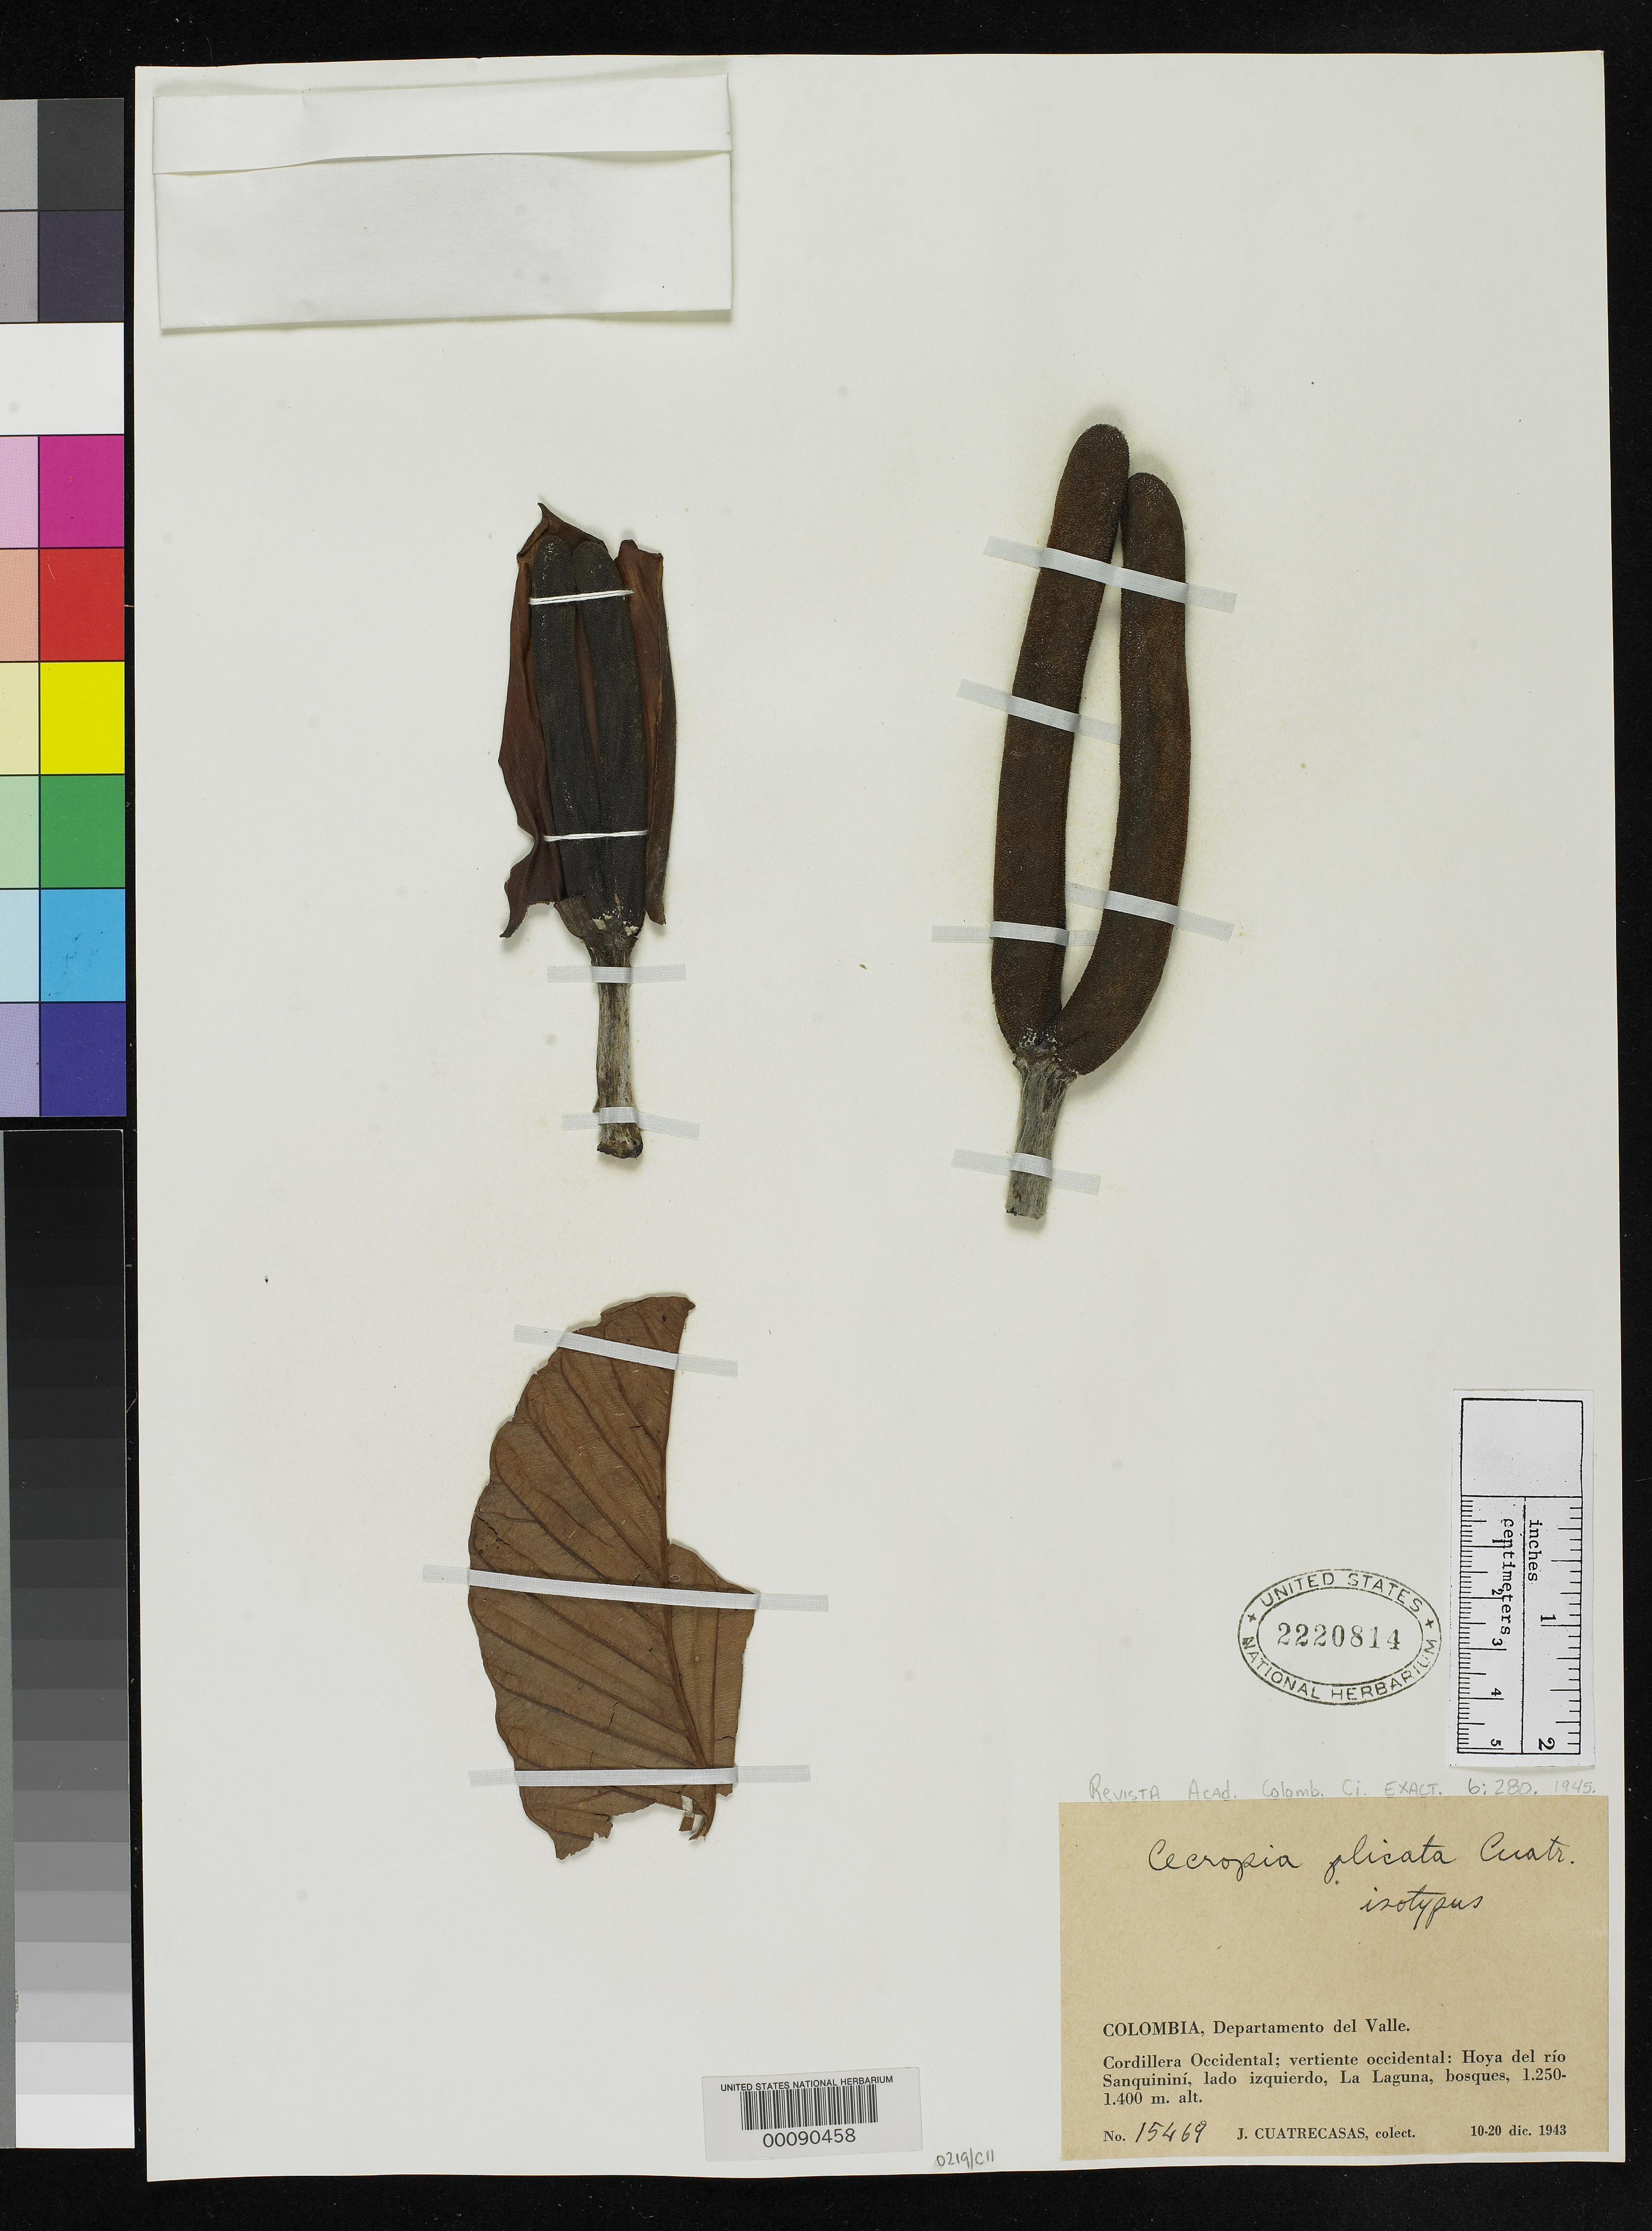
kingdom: Plantae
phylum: Tracheophyta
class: Magnoliopsida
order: Rosales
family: Urticaceae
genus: Cecropia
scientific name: Cecropia plicata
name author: Cuatrec.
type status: Isotype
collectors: J. Cuatrecasas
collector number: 15469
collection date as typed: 10 Dec 1943 to 20 Dec 1943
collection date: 1943-12-10/1943-12-20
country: Colombia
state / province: Valle del Cauca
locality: Cordillera Occidental, W slopes, Hoya del Rio Sanquinini, La Laguna.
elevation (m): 1250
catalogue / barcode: US 2220814